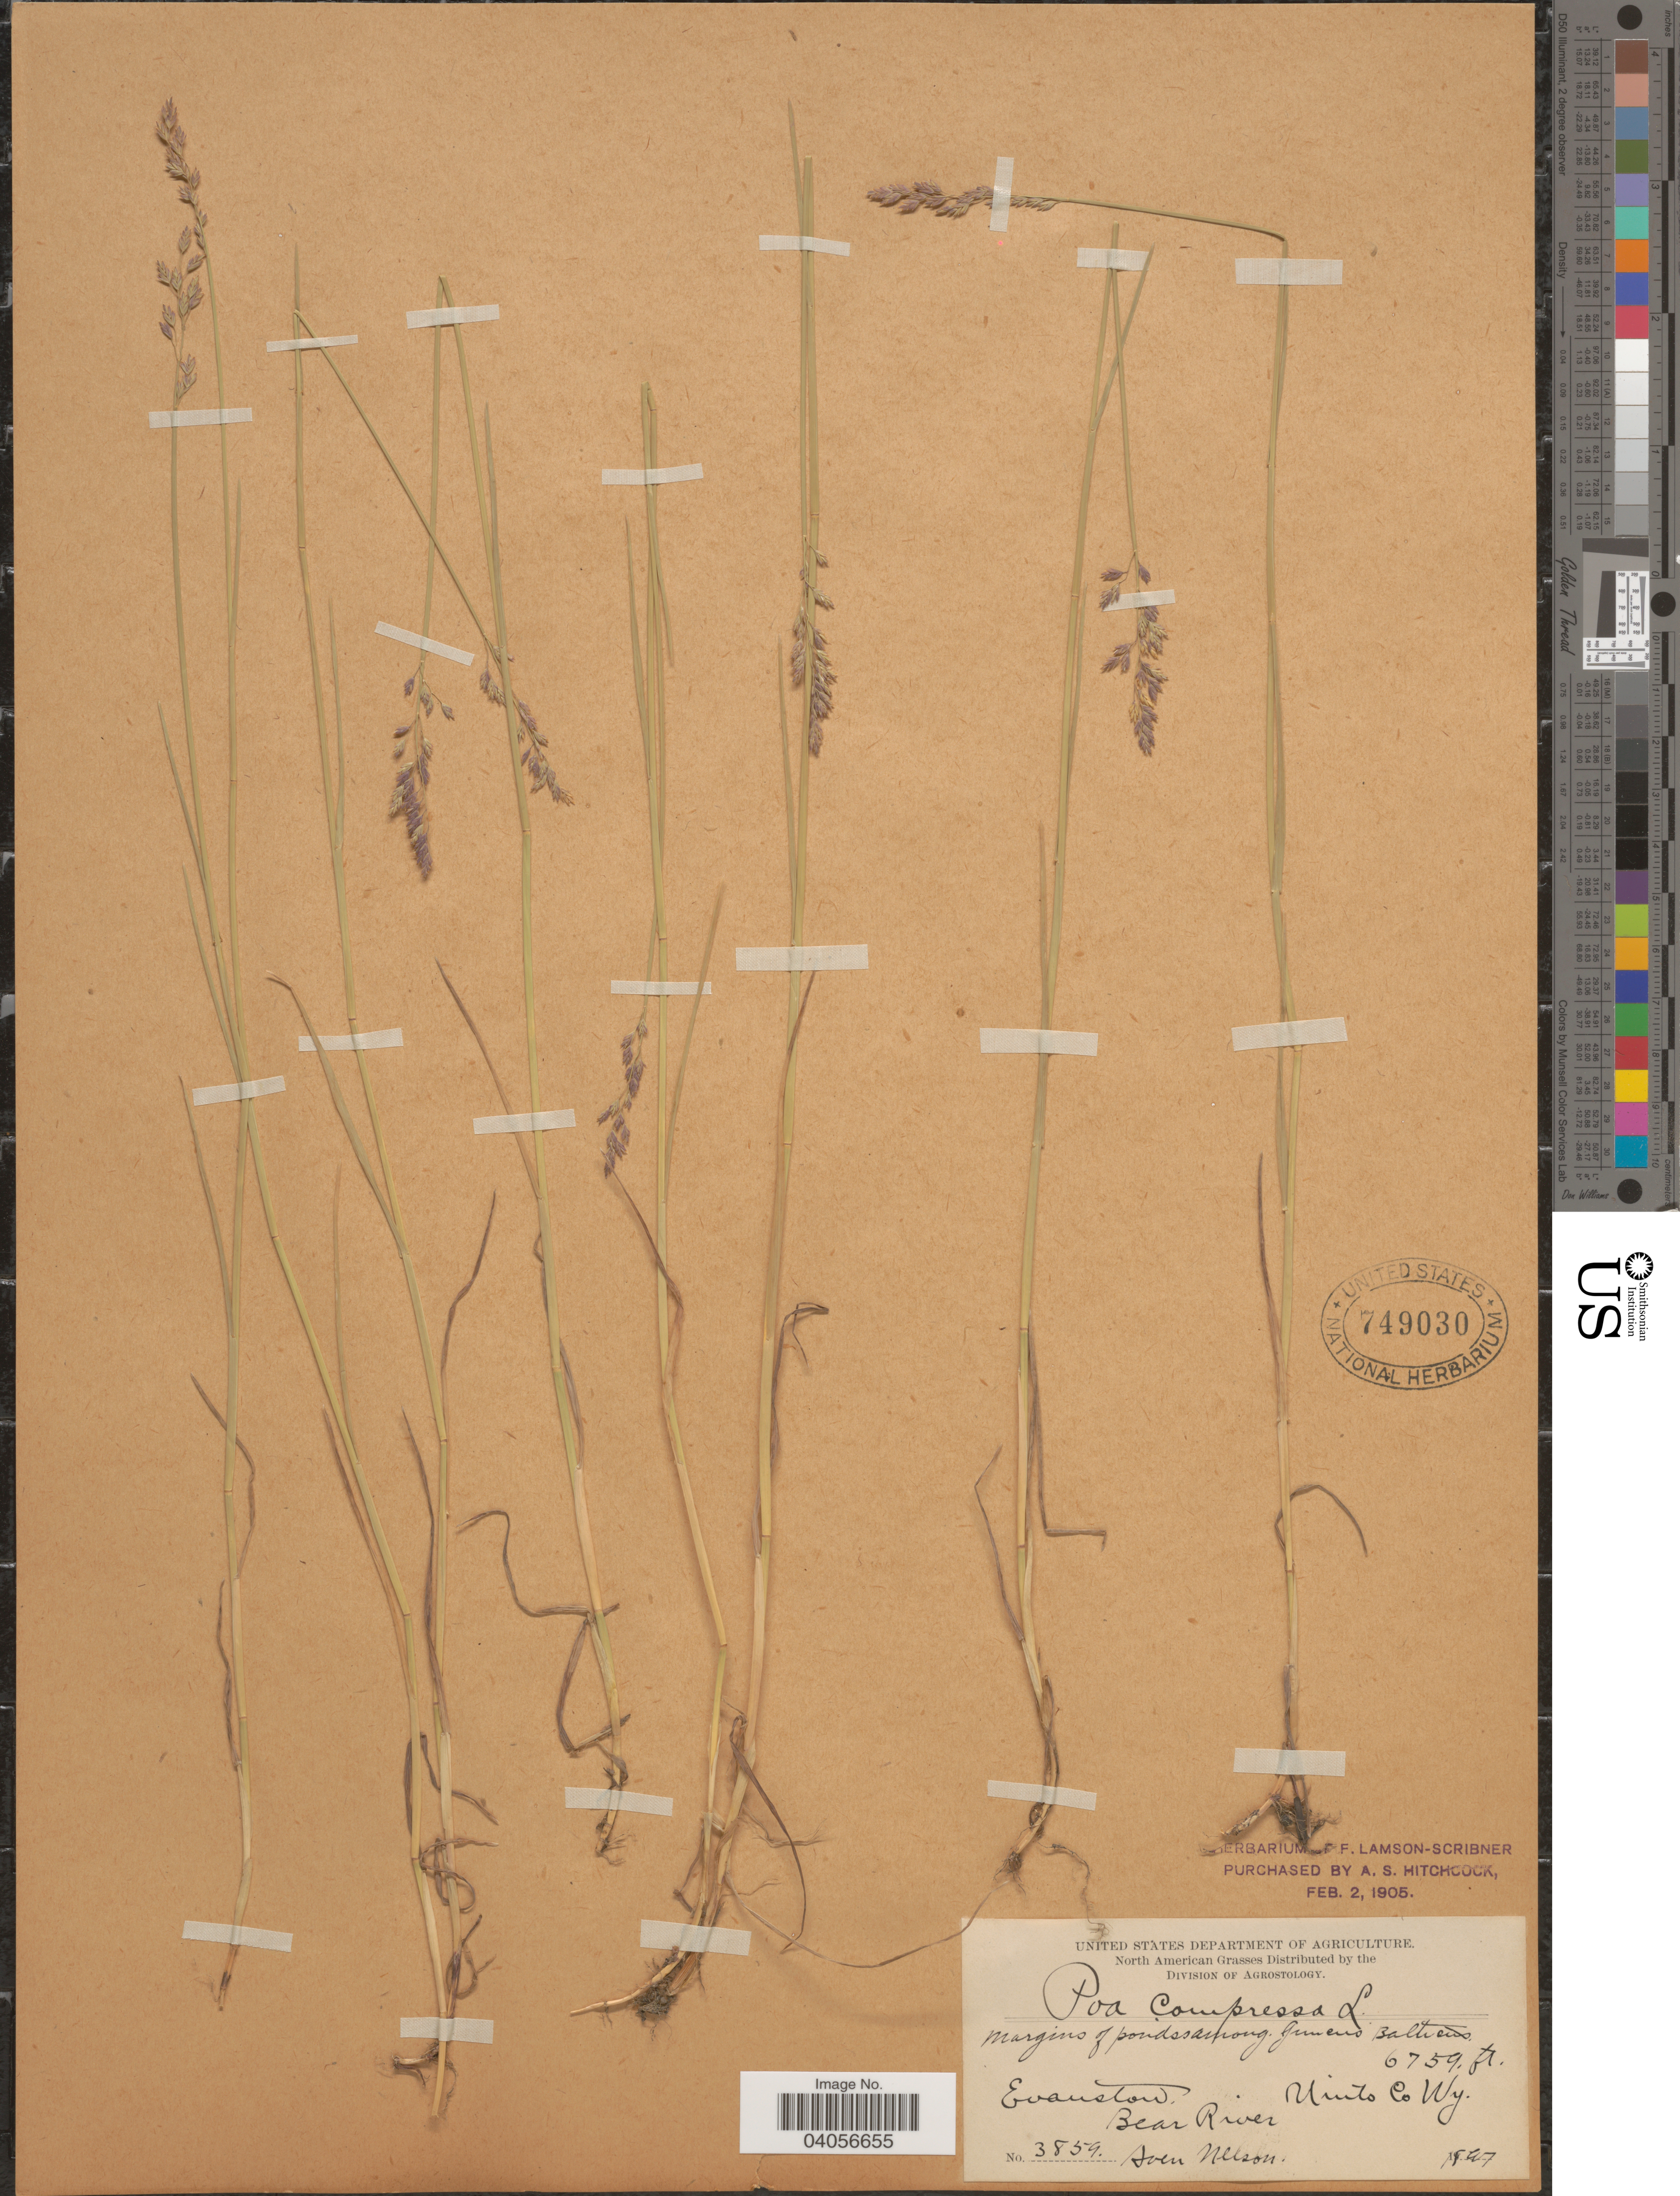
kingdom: Plantae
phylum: Tracheophyta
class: Liliopsida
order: Poales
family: Poaceae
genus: Poa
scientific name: Poa compressa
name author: L.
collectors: A. Nelson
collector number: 3859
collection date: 1897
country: United States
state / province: Wyoming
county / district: Uinta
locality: Evanston. Bear River. Uinta Co.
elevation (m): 2060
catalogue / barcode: US 749030